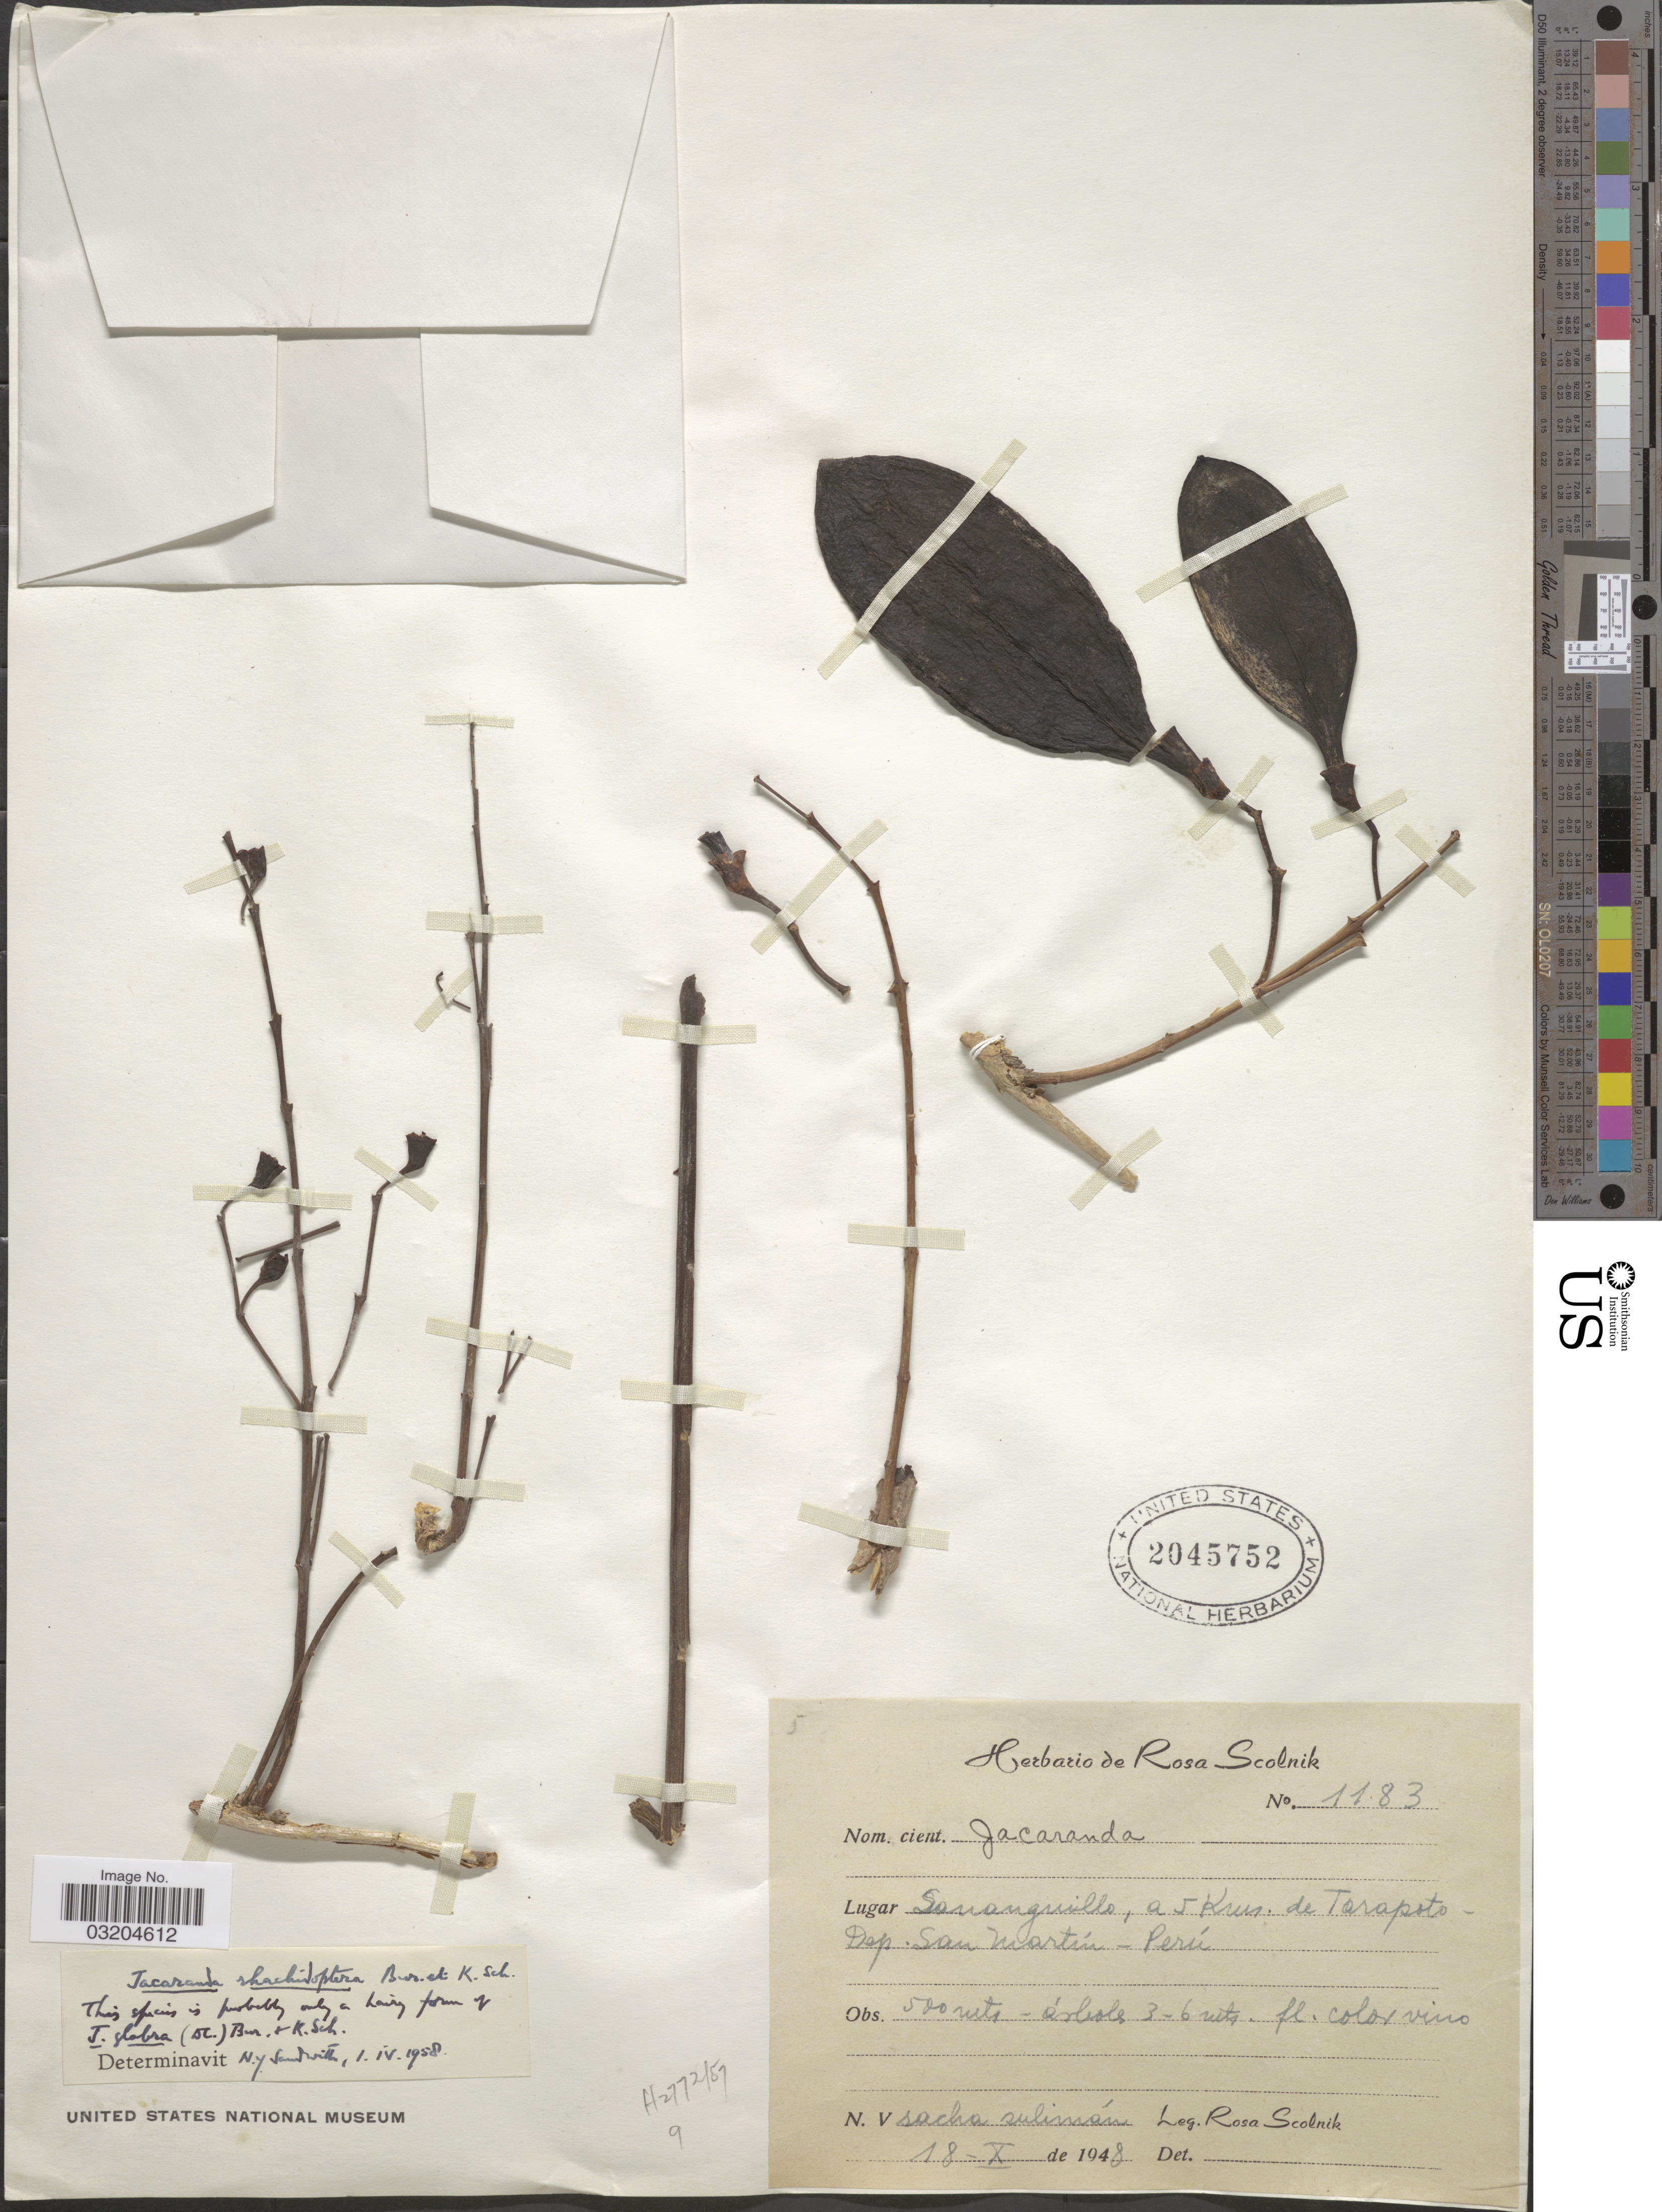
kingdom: Plantae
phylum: Tracheophyta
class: Magnoliopsida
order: Lamiales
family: Bignoniaceae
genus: Jacaranda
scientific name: Jacaranda glabra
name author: (DC.) Bureau & K. Schum.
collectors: R. Scolnik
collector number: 1183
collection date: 1948-10-18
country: Peru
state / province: San Martín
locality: Sananguillo, a 5 Km de Tarapoto - Dep. San Martín.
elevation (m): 500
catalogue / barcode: US 2045752